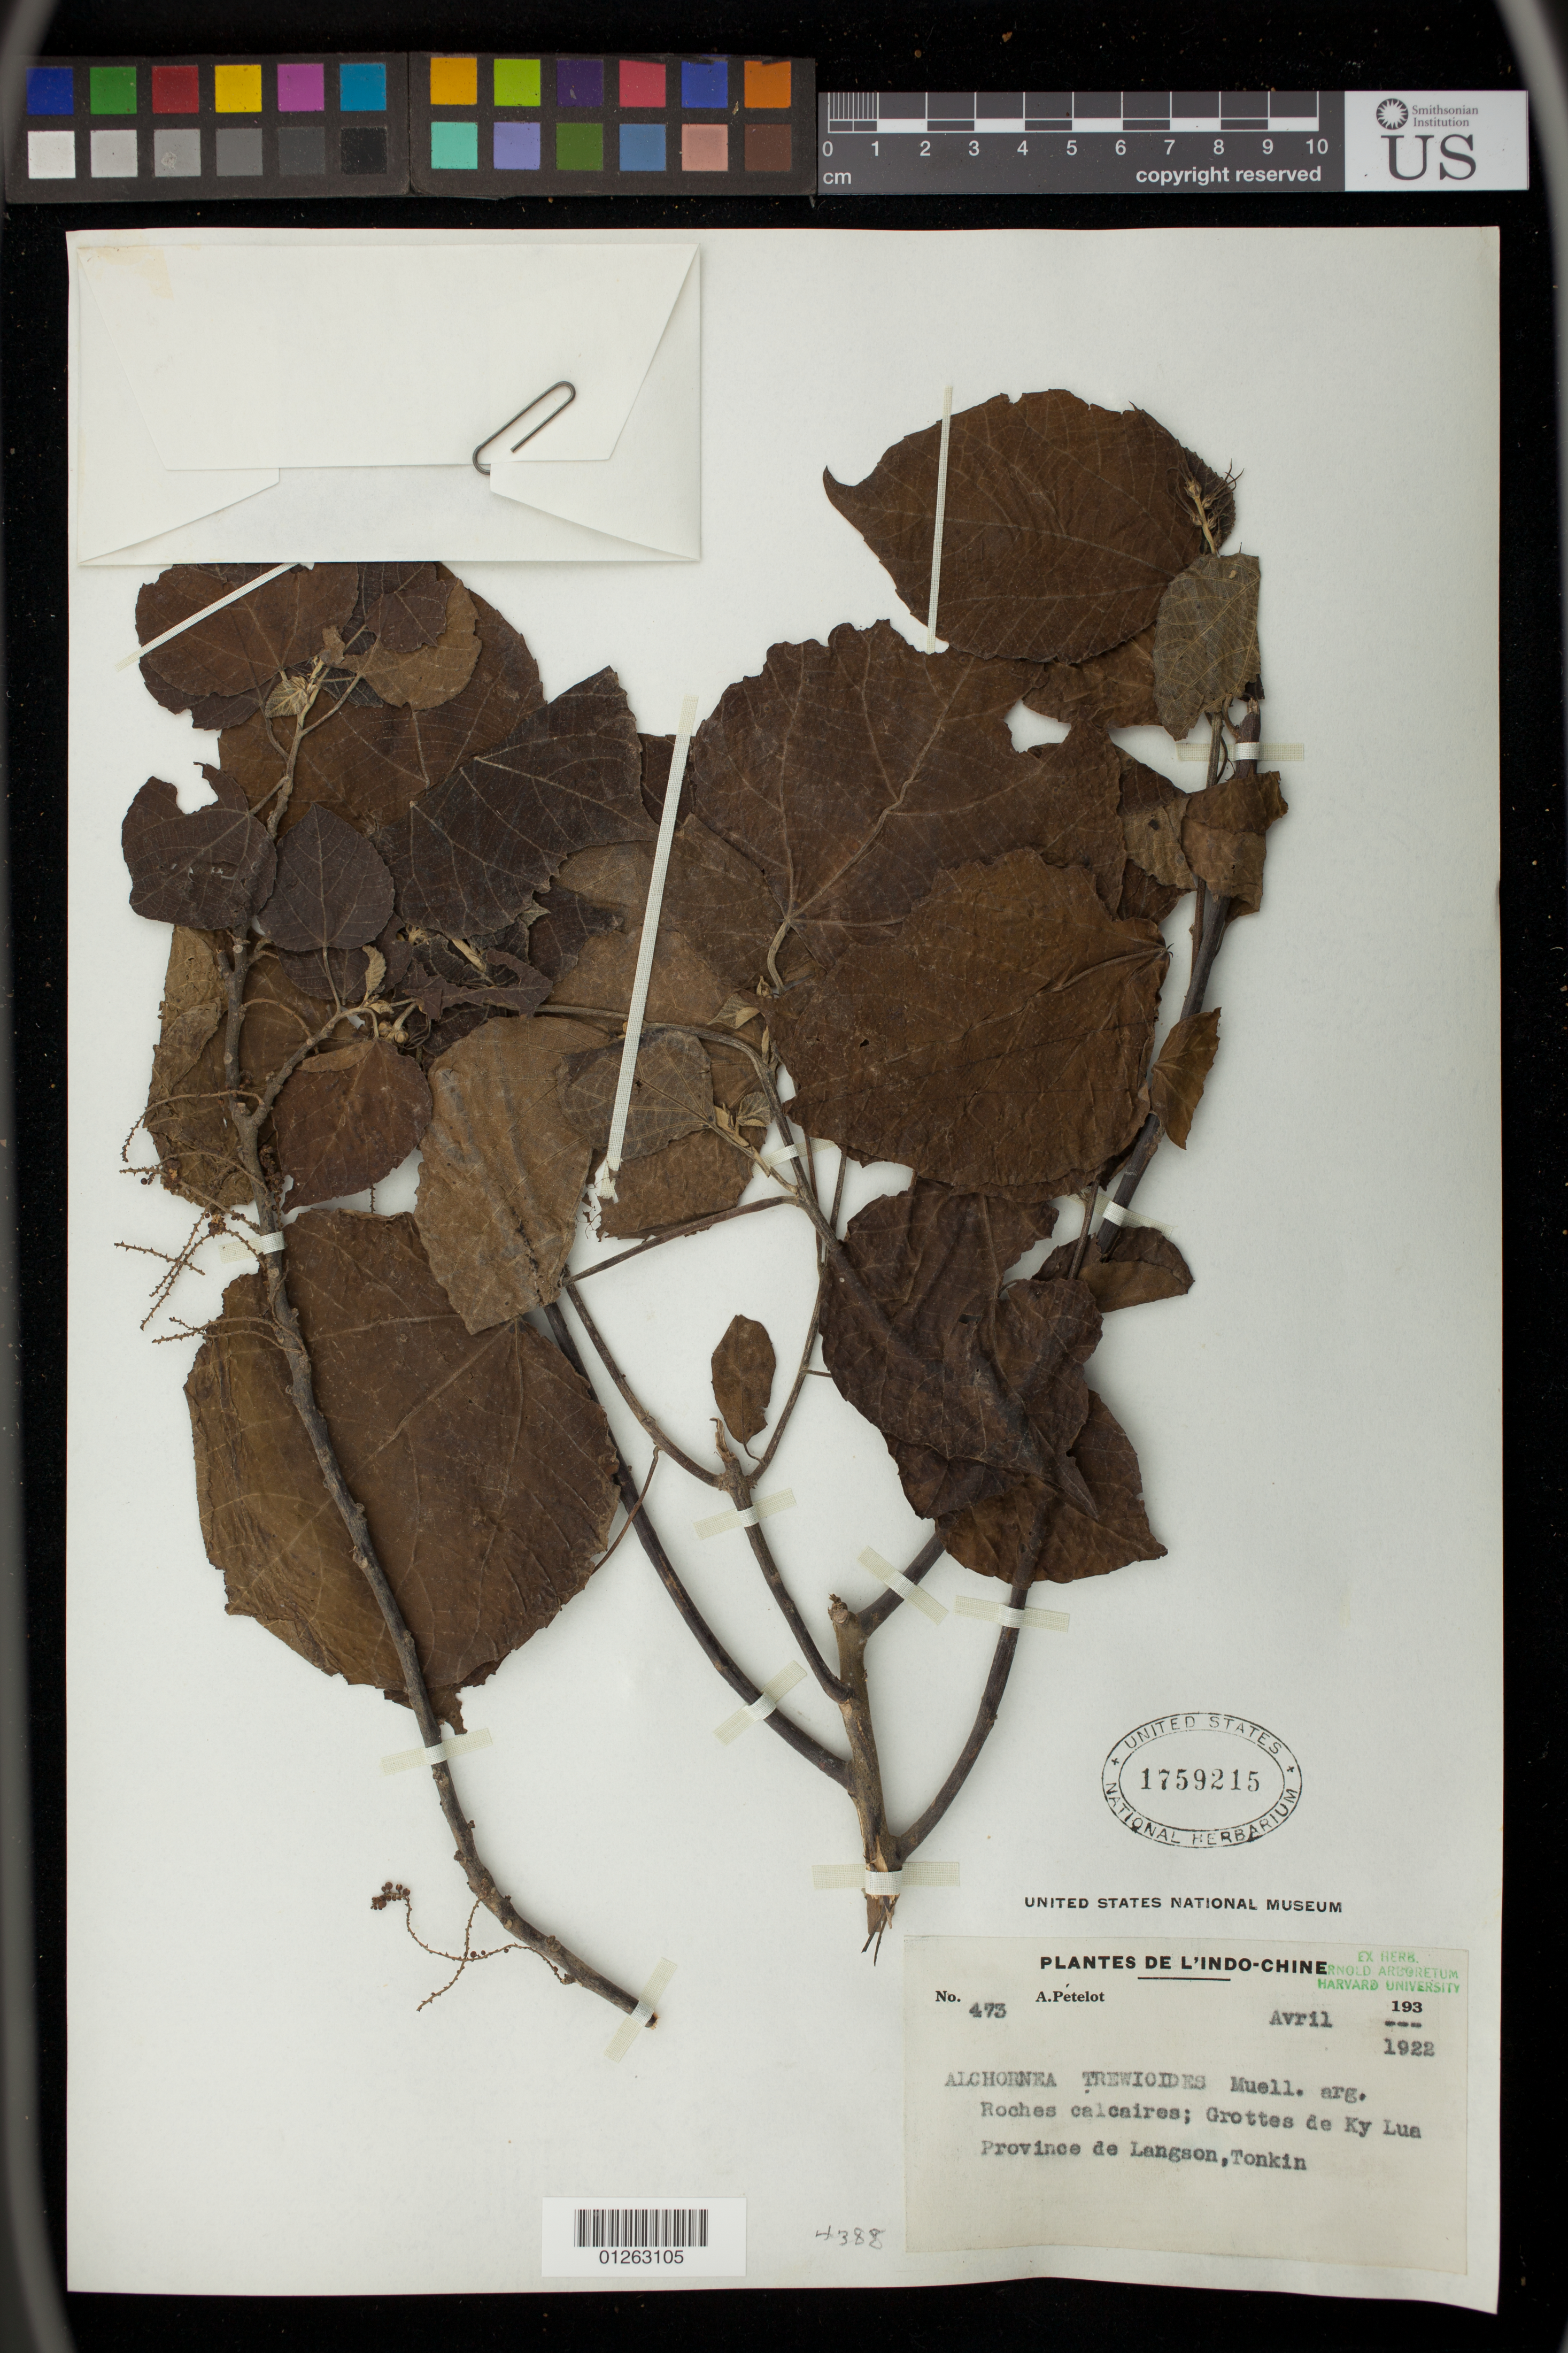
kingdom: Plantae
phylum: Tracheophyta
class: Magnoliopsida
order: Malpighiales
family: Euphorbiaceae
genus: Alchornea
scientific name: Alchornea pearcei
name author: Britton ex Rusby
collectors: A. Petelot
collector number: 473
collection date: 1922-04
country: Vietnam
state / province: Lang Son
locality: Province de Langson, Tonkin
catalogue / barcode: US 1759215